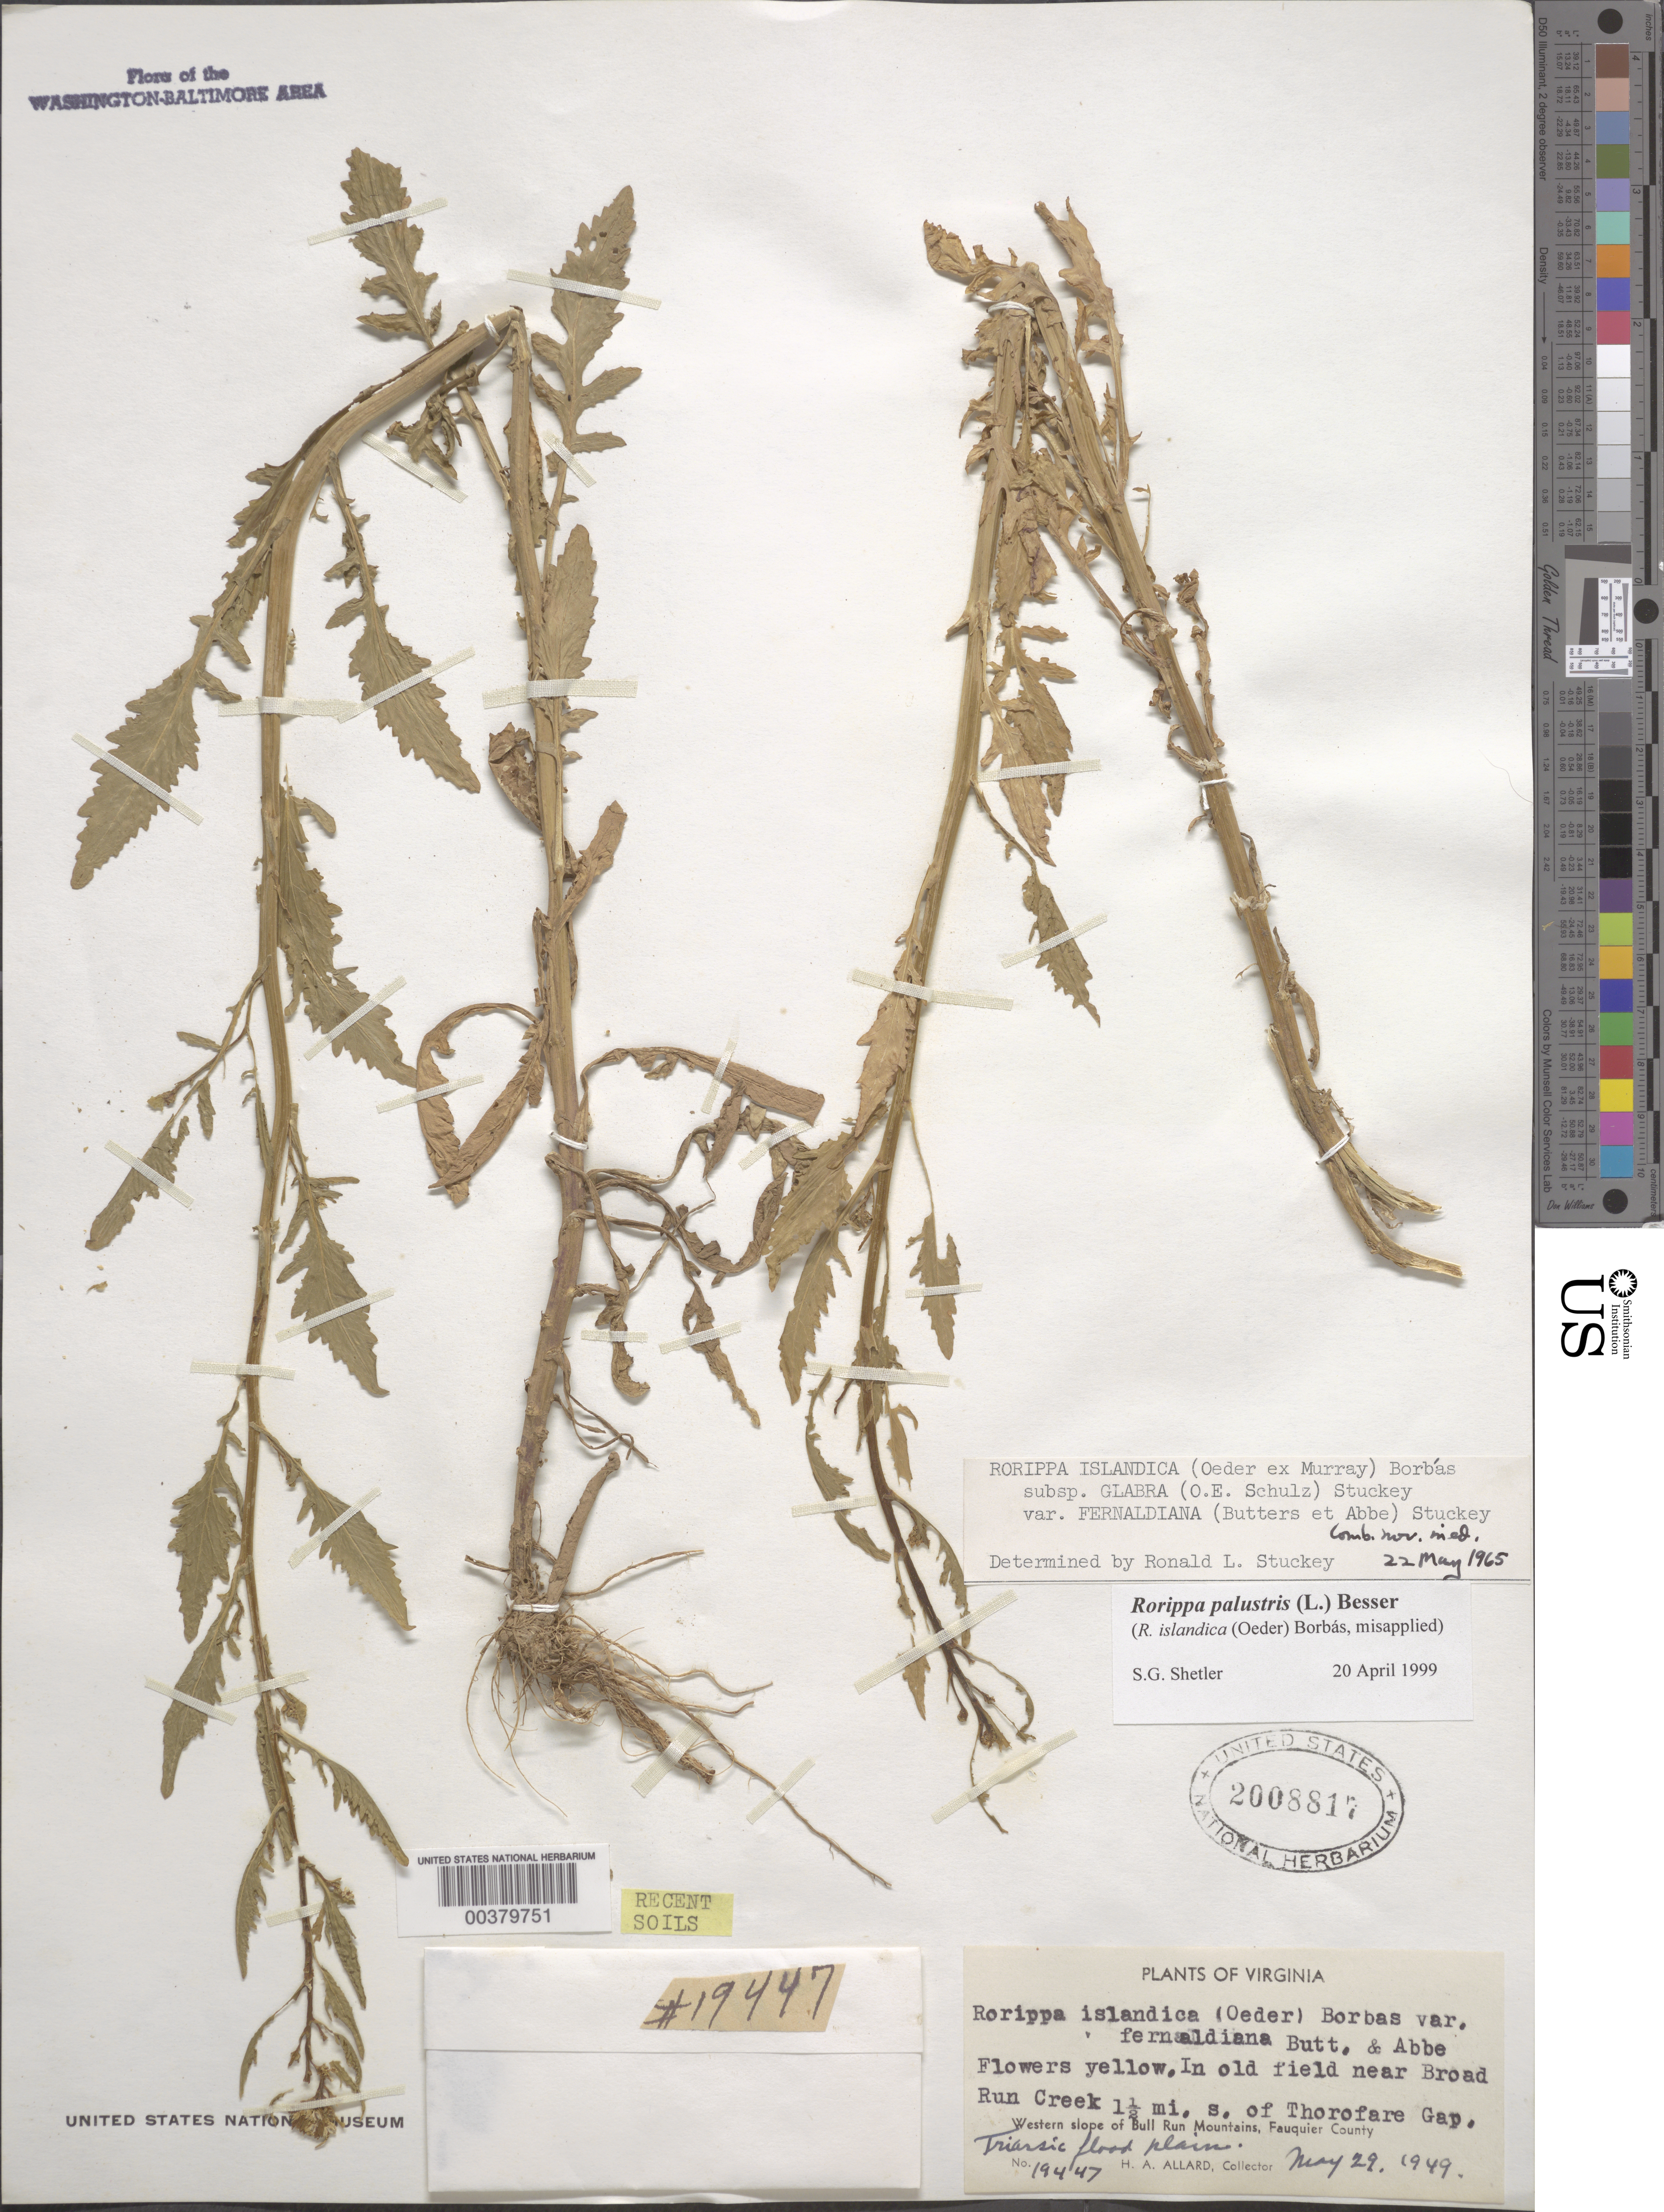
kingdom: Plantae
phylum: Tracheophyta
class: Magnoliopsida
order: Brassicales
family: Brassicaceae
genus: Rorippa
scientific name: Rorippa palustris var. fernaldiana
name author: (Butters & Abbe) Stuckey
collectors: H. A. Allard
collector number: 19447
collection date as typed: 29 May 1949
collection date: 1949-05-29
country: United States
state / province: Virginia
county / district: Fauquier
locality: Broad Run, south of Thorofare Gap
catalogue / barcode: US 2008817